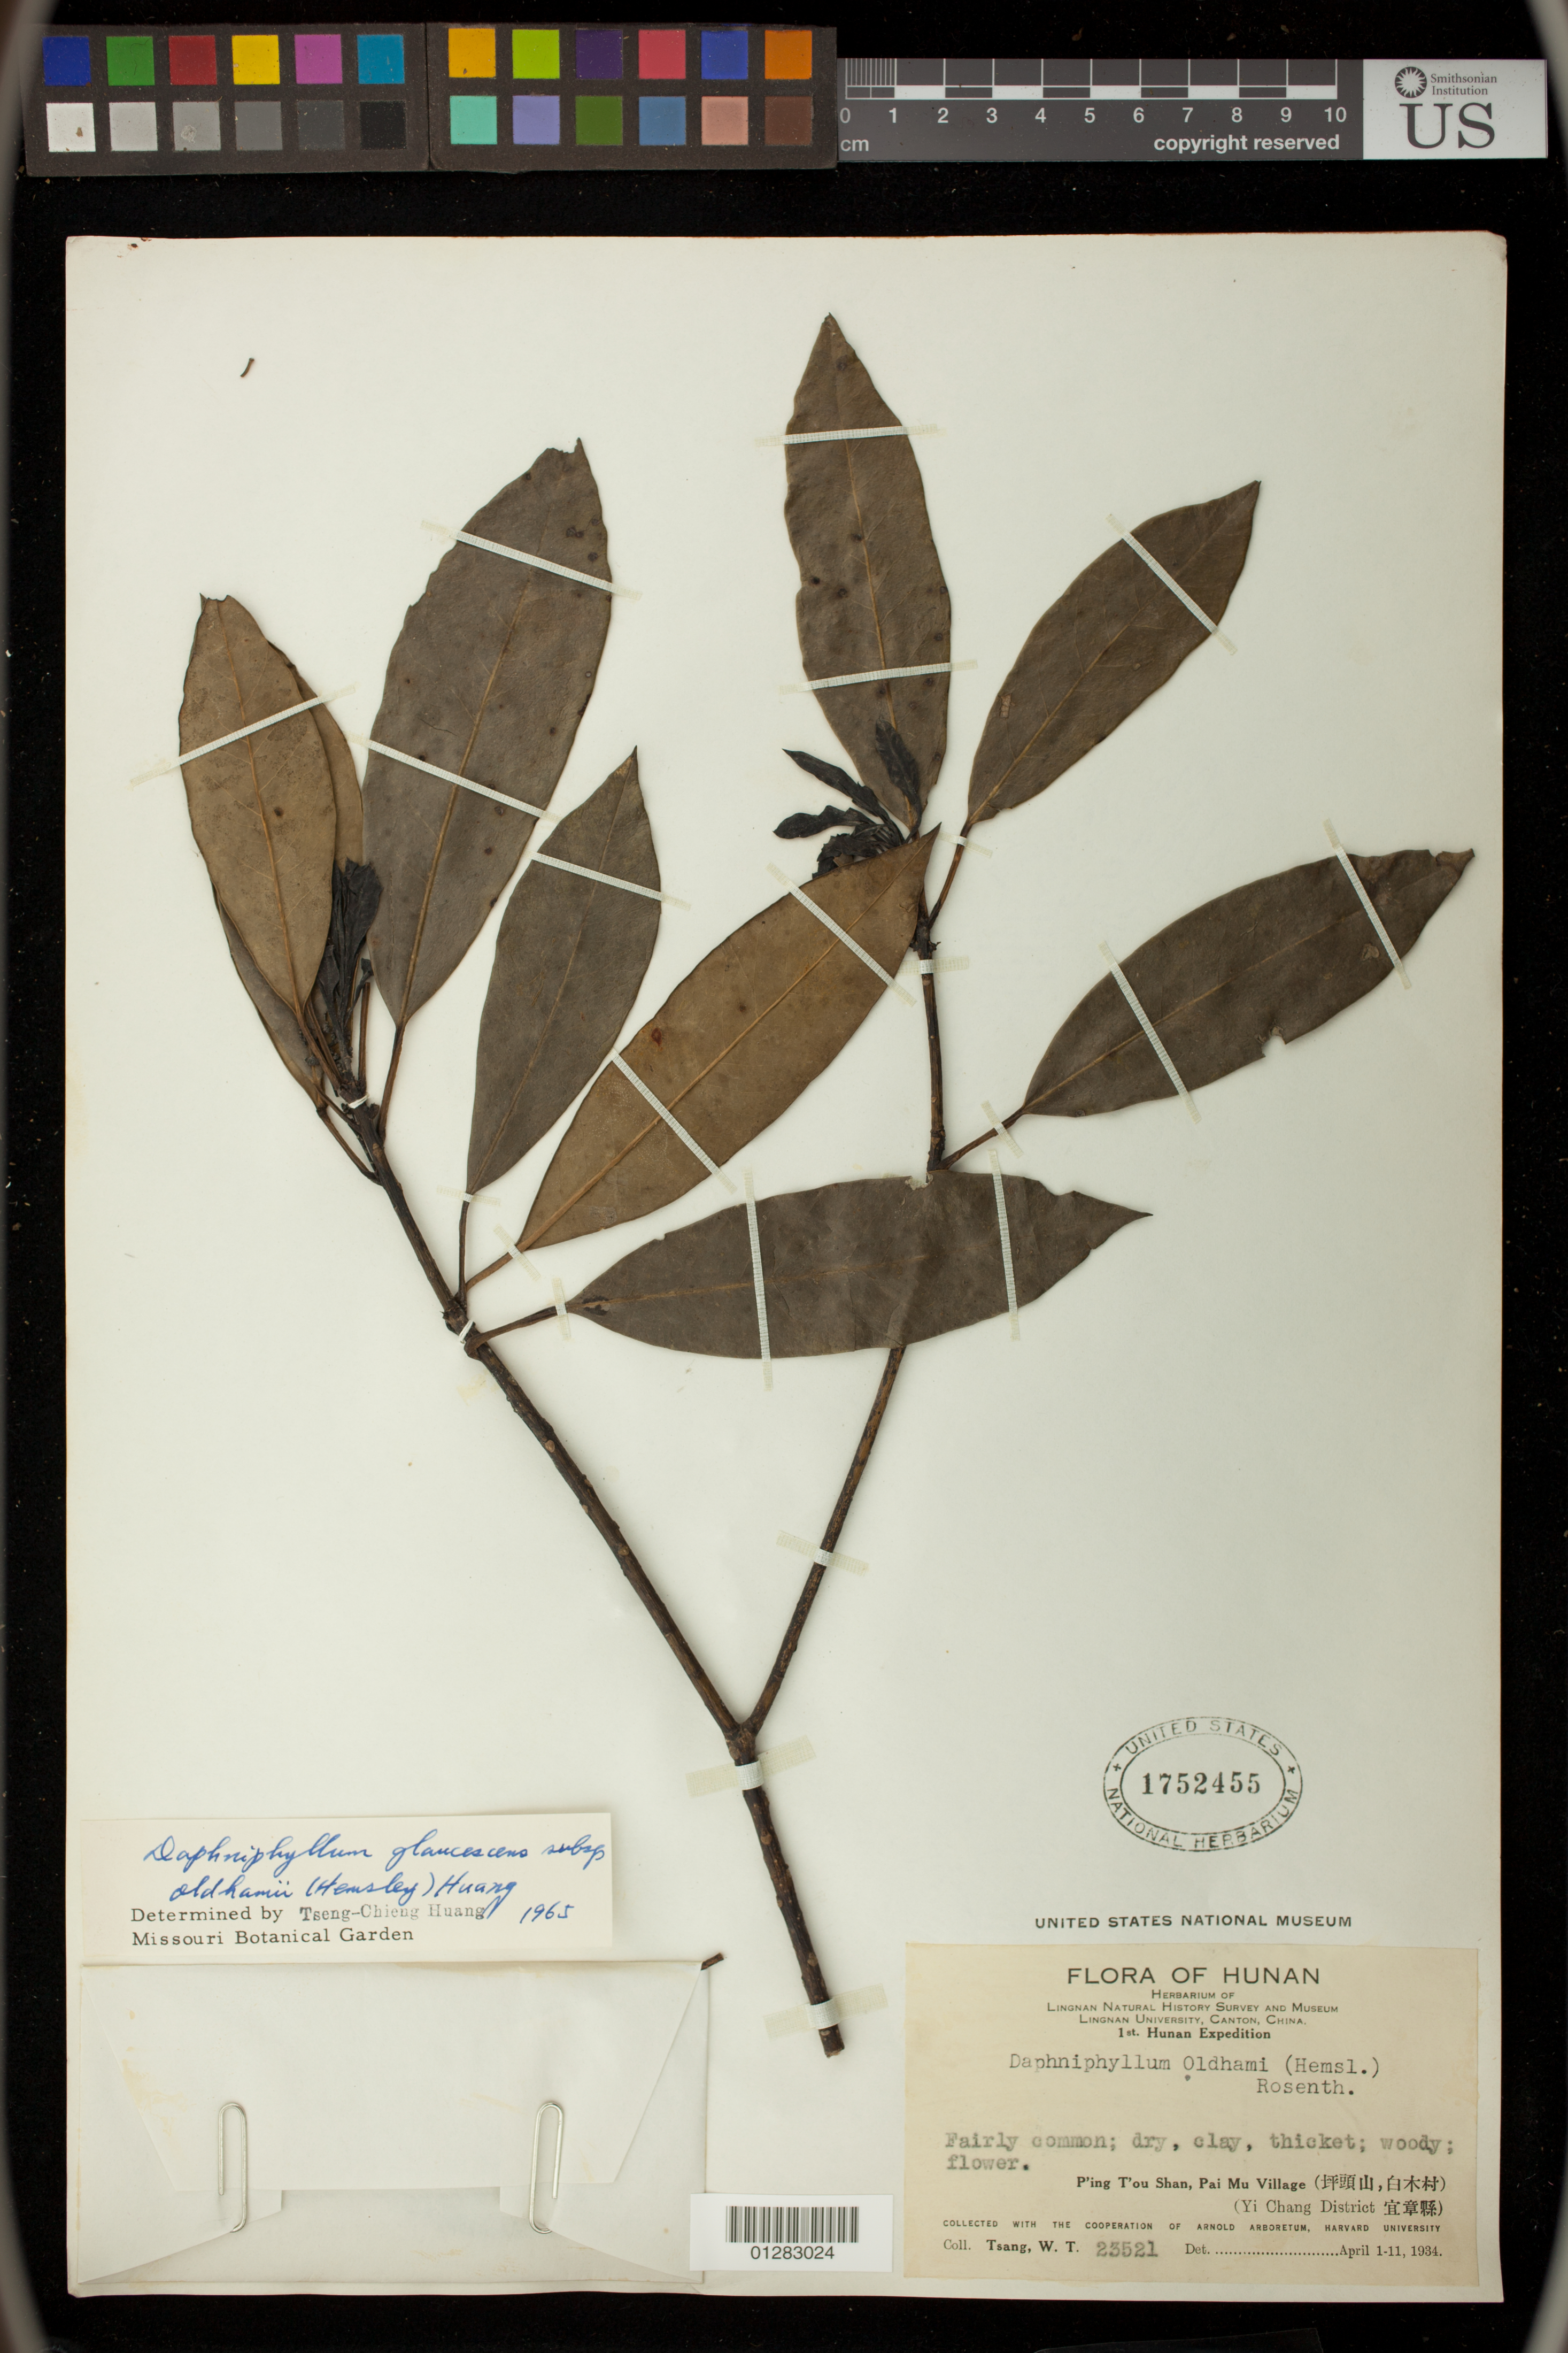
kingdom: Plantae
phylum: Tracheophyta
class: Magnoliopsida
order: Saxifragales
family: Daphniphyllaceae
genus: Daphniphyllum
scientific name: Daphniphyllum glaucescens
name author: Blume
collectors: W. T. Tsang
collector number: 23521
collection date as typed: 01 Apr 1934 to 11 Apr 1934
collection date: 1934-04-01/1934-04-11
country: China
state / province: Hunan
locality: P'ing T'ou Shan, Pai Mu Village, (Yi Chang District)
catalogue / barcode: US 1752455